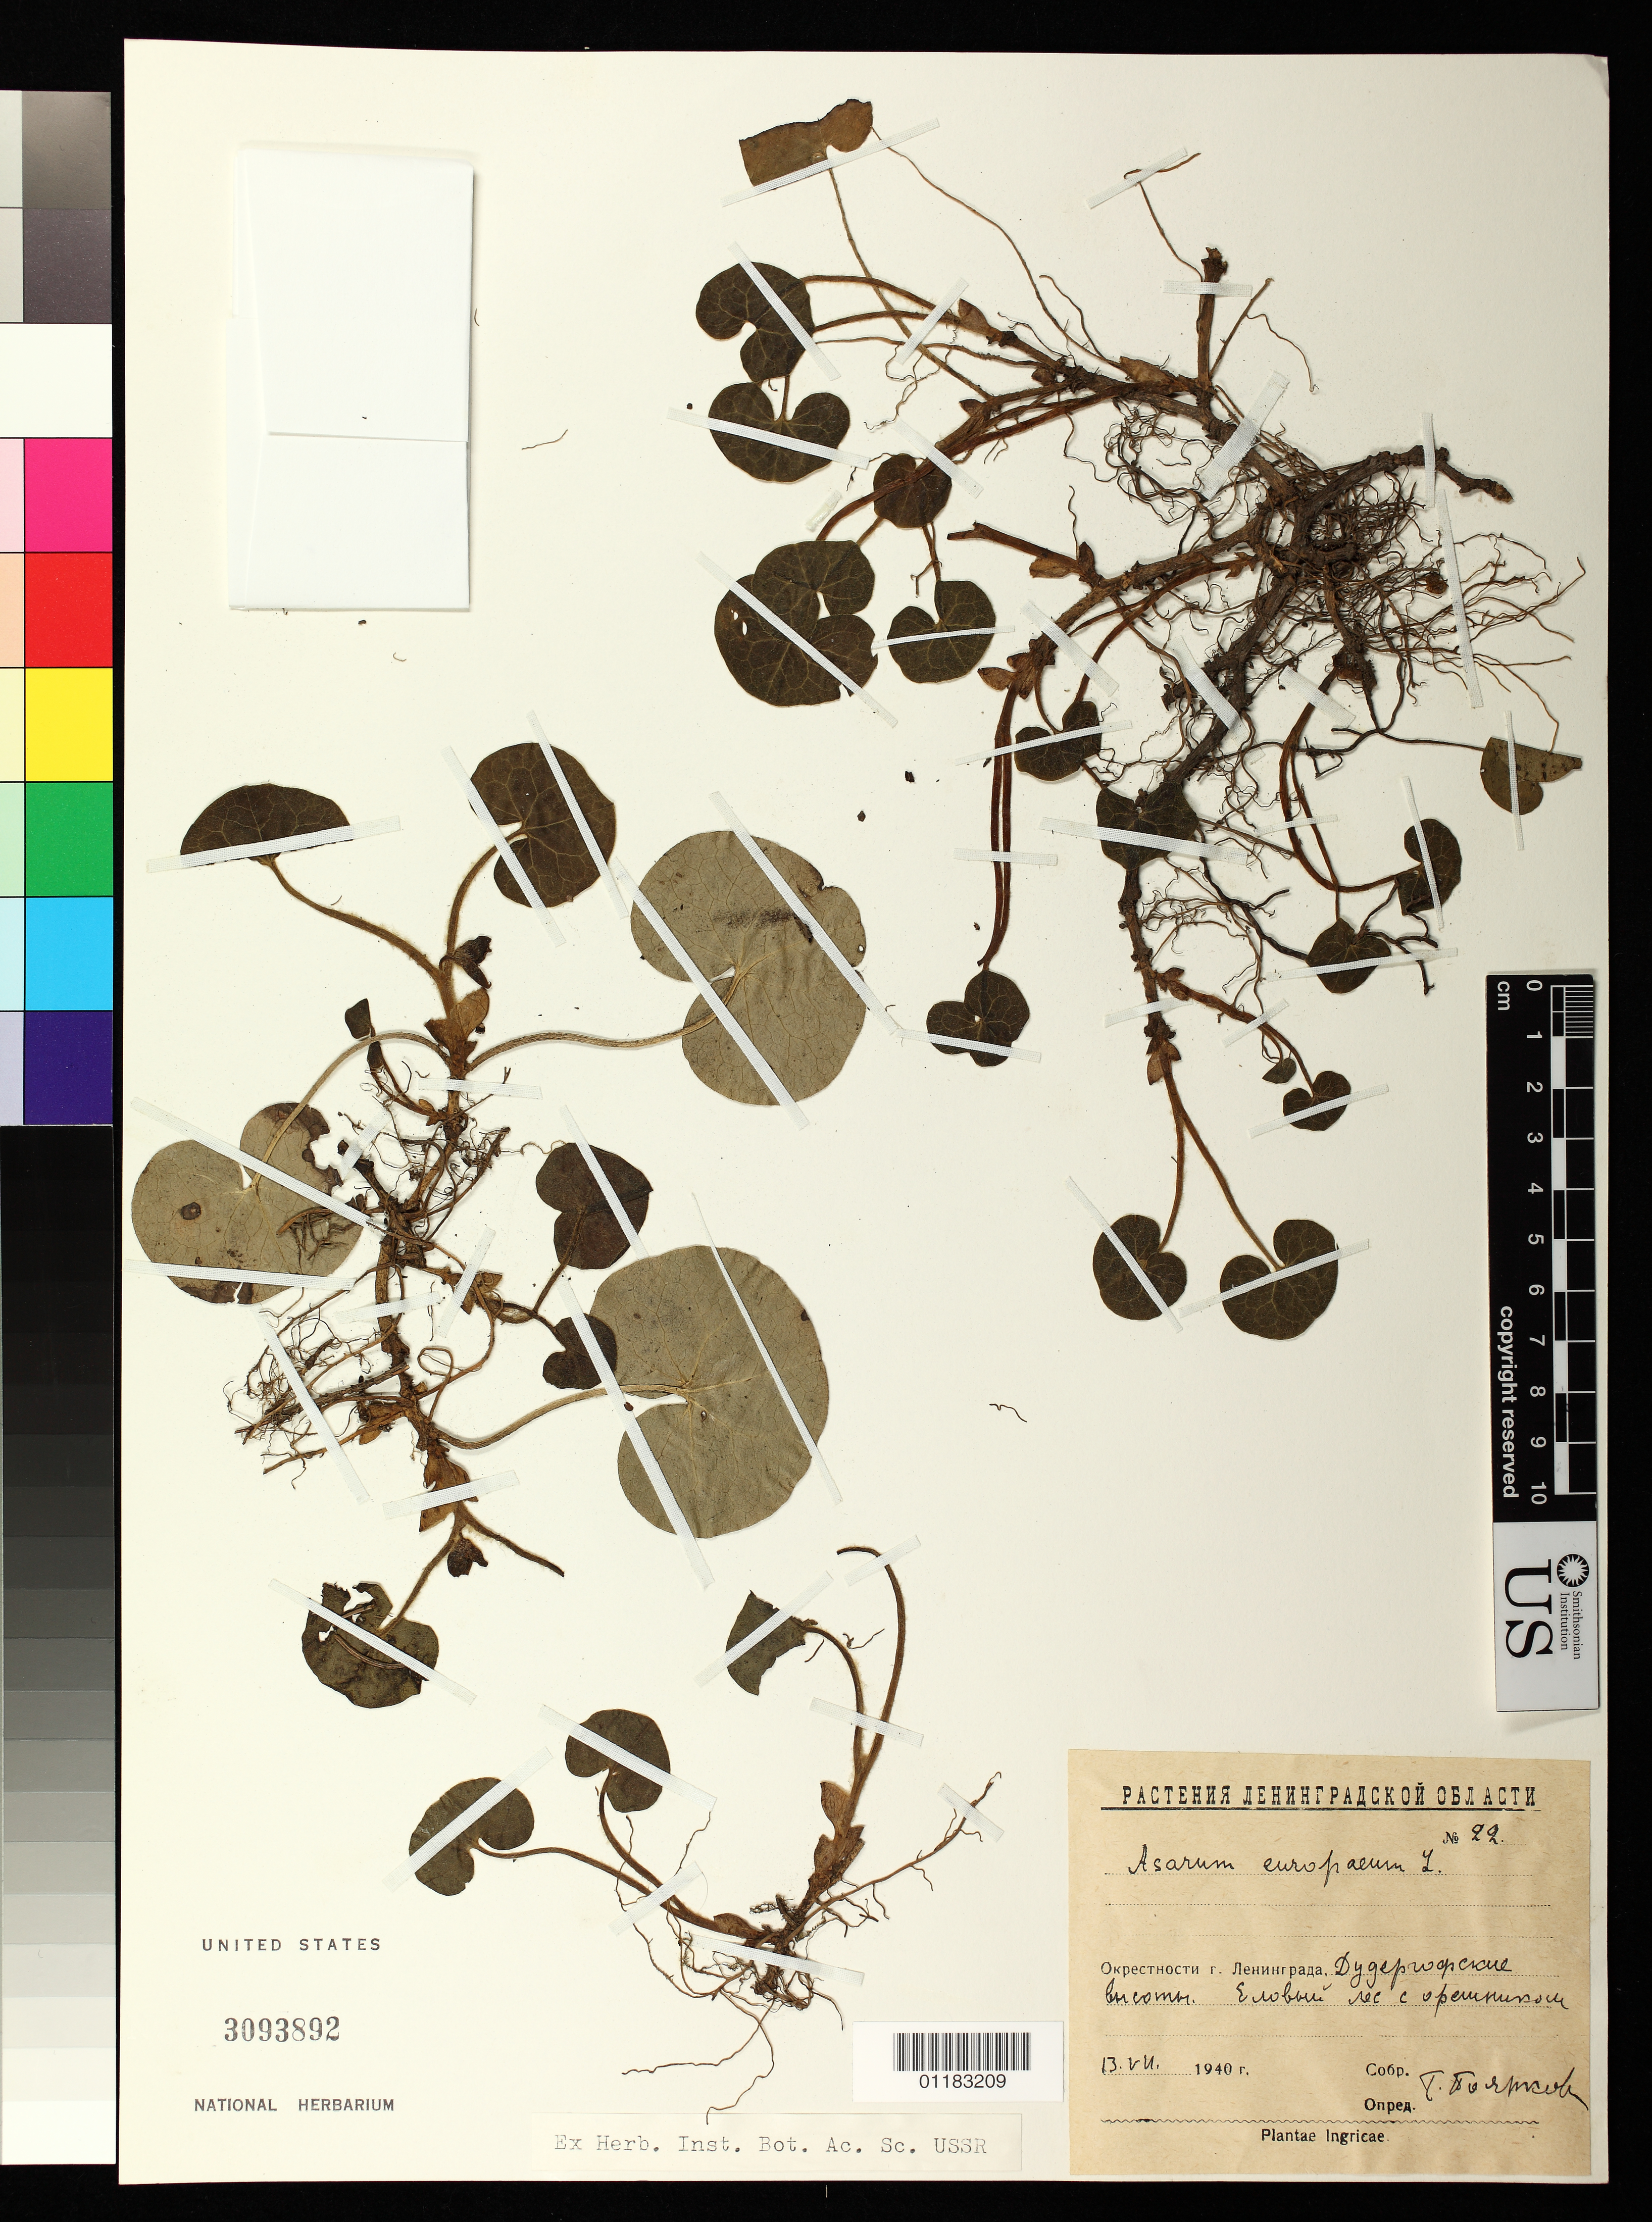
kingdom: Plantae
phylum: Tracheophyta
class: Magnoliopsida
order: Piperales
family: Aristolochiaceae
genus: Asarum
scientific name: Asarum europaeum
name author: L.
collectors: T. Pyankova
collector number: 22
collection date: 1940-07-13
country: Russian Federation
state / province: St. Petersburg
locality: St. Petersburg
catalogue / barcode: US 3093892